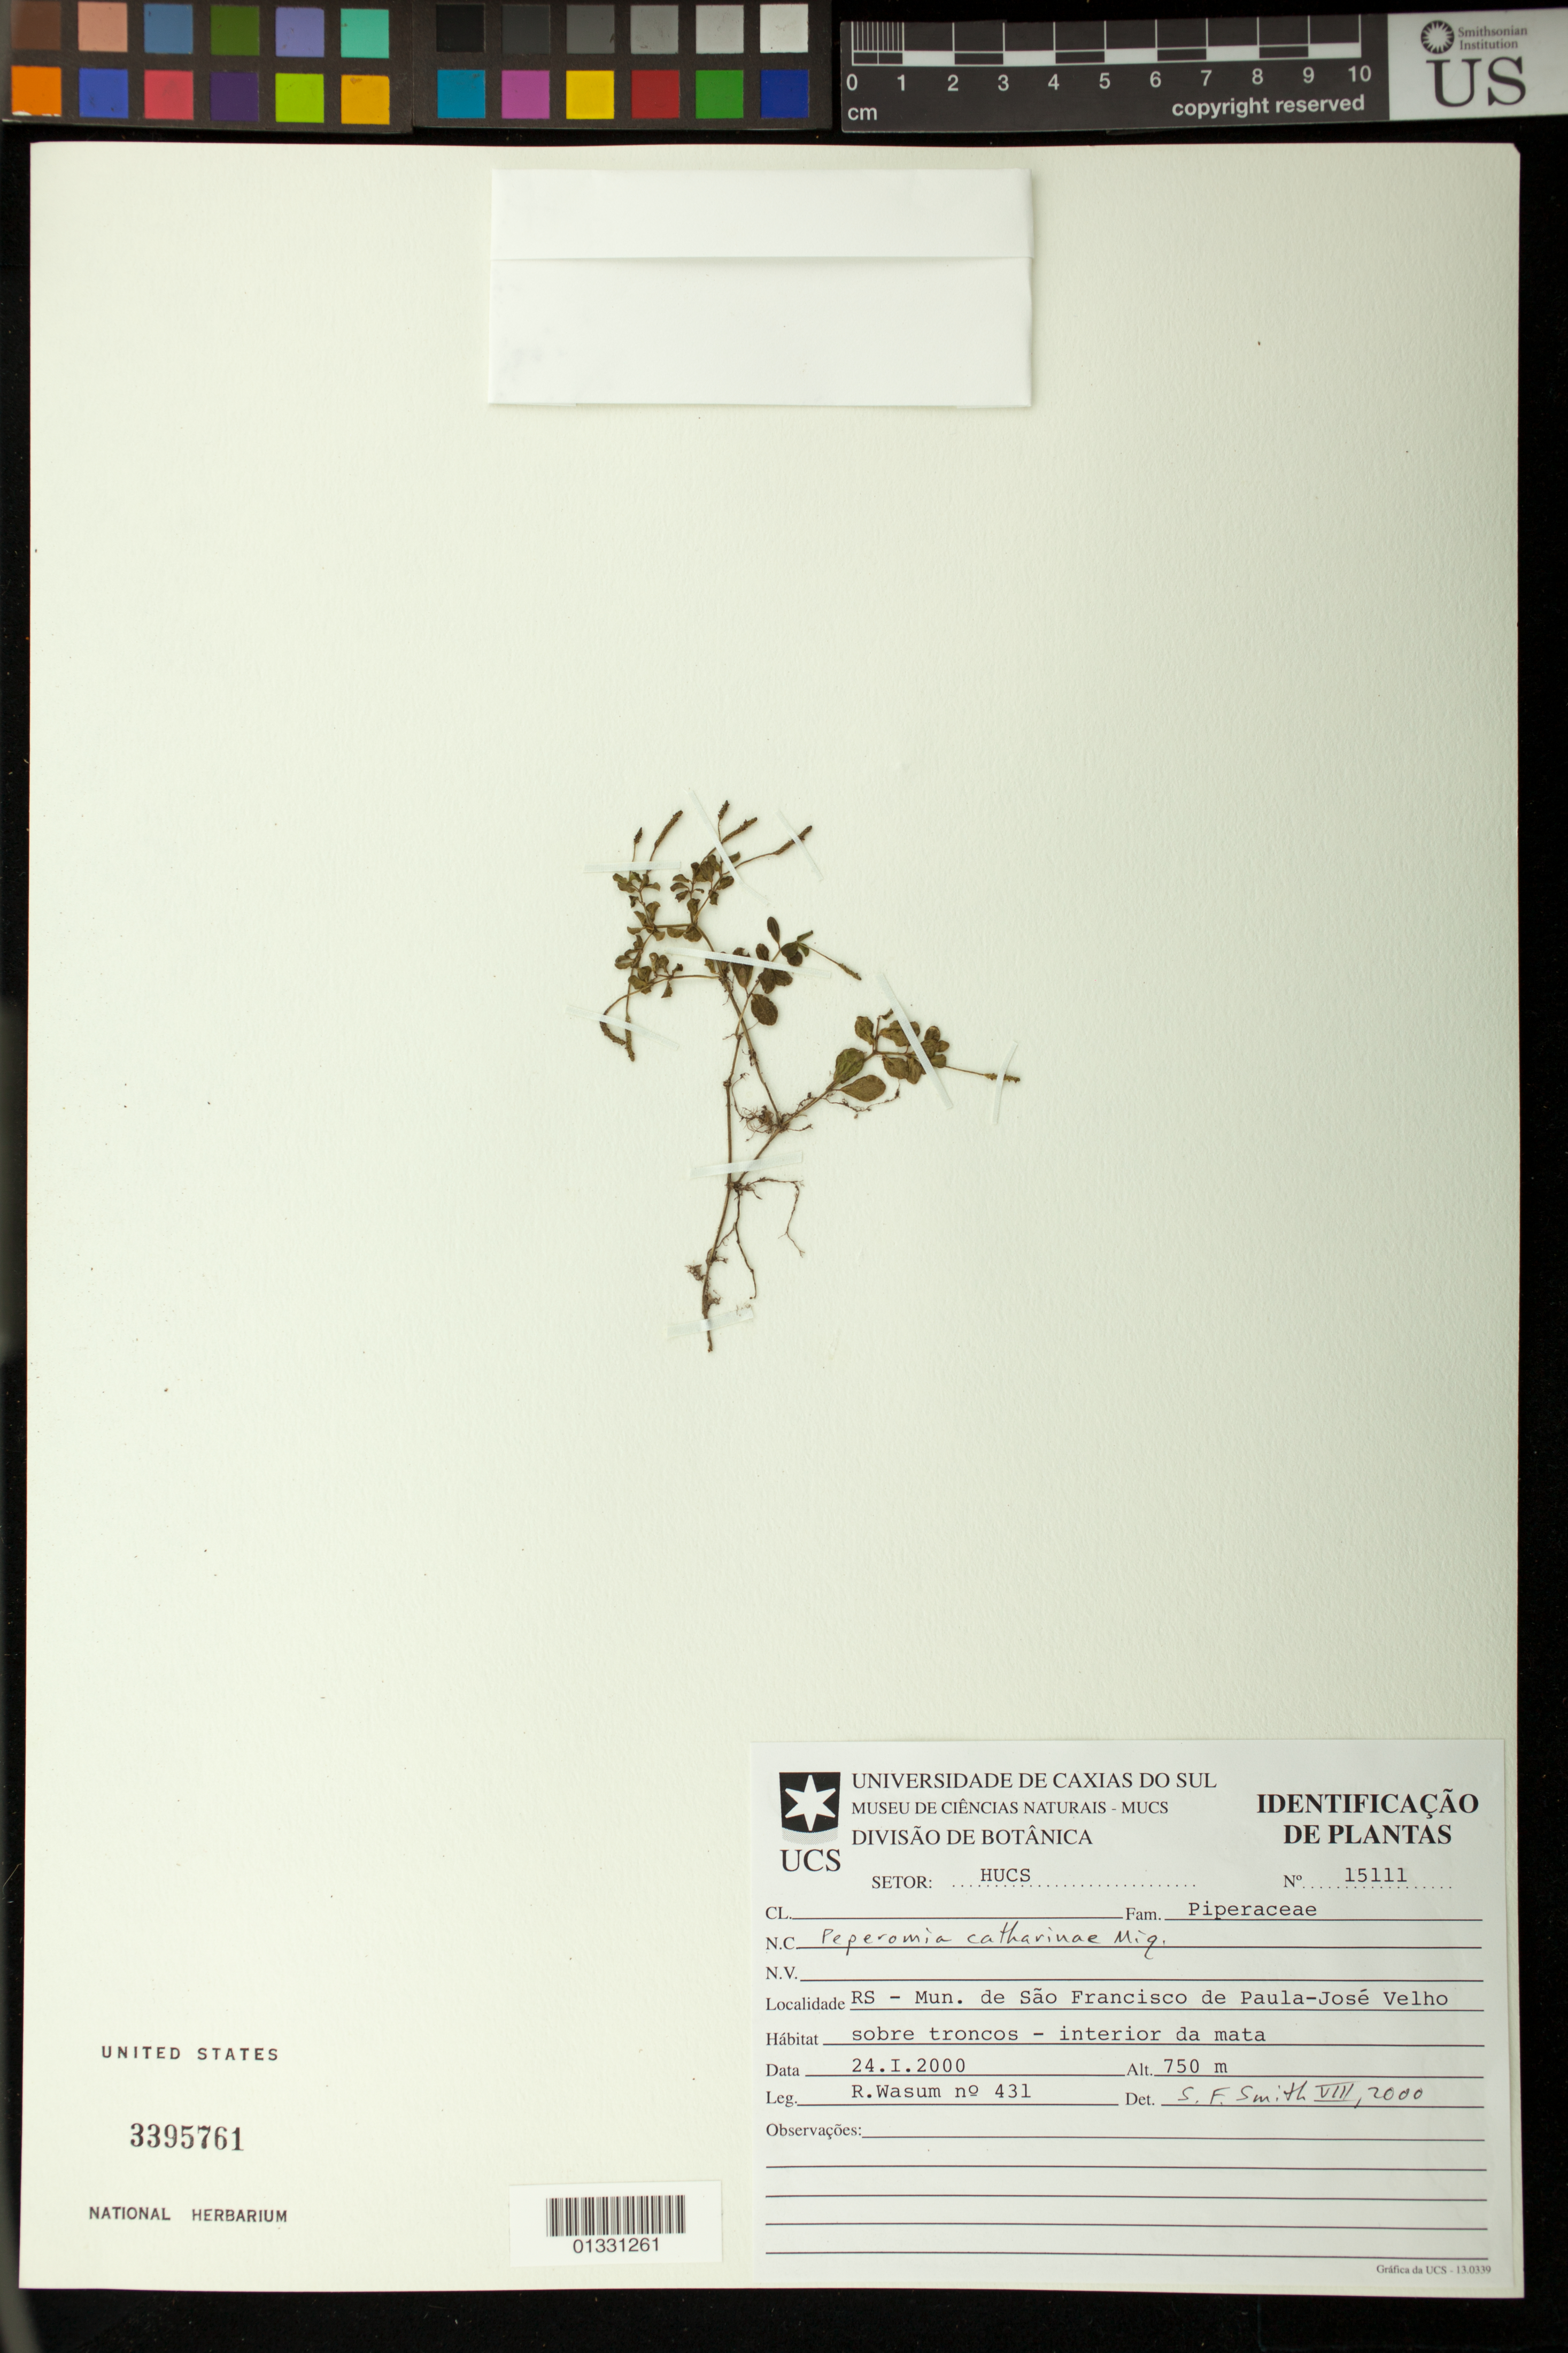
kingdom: Plantae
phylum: Tracheophyta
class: Magnoliopsida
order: Piperales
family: Piperaceae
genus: Peperomia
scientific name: Peperomia catharinae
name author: Miq.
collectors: R. Wasum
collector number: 431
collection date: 2000-01-24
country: Brazil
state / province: Rio Grande do Sul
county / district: São Francisco de Paula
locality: José Velho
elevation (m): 750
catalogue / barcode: US 3395761